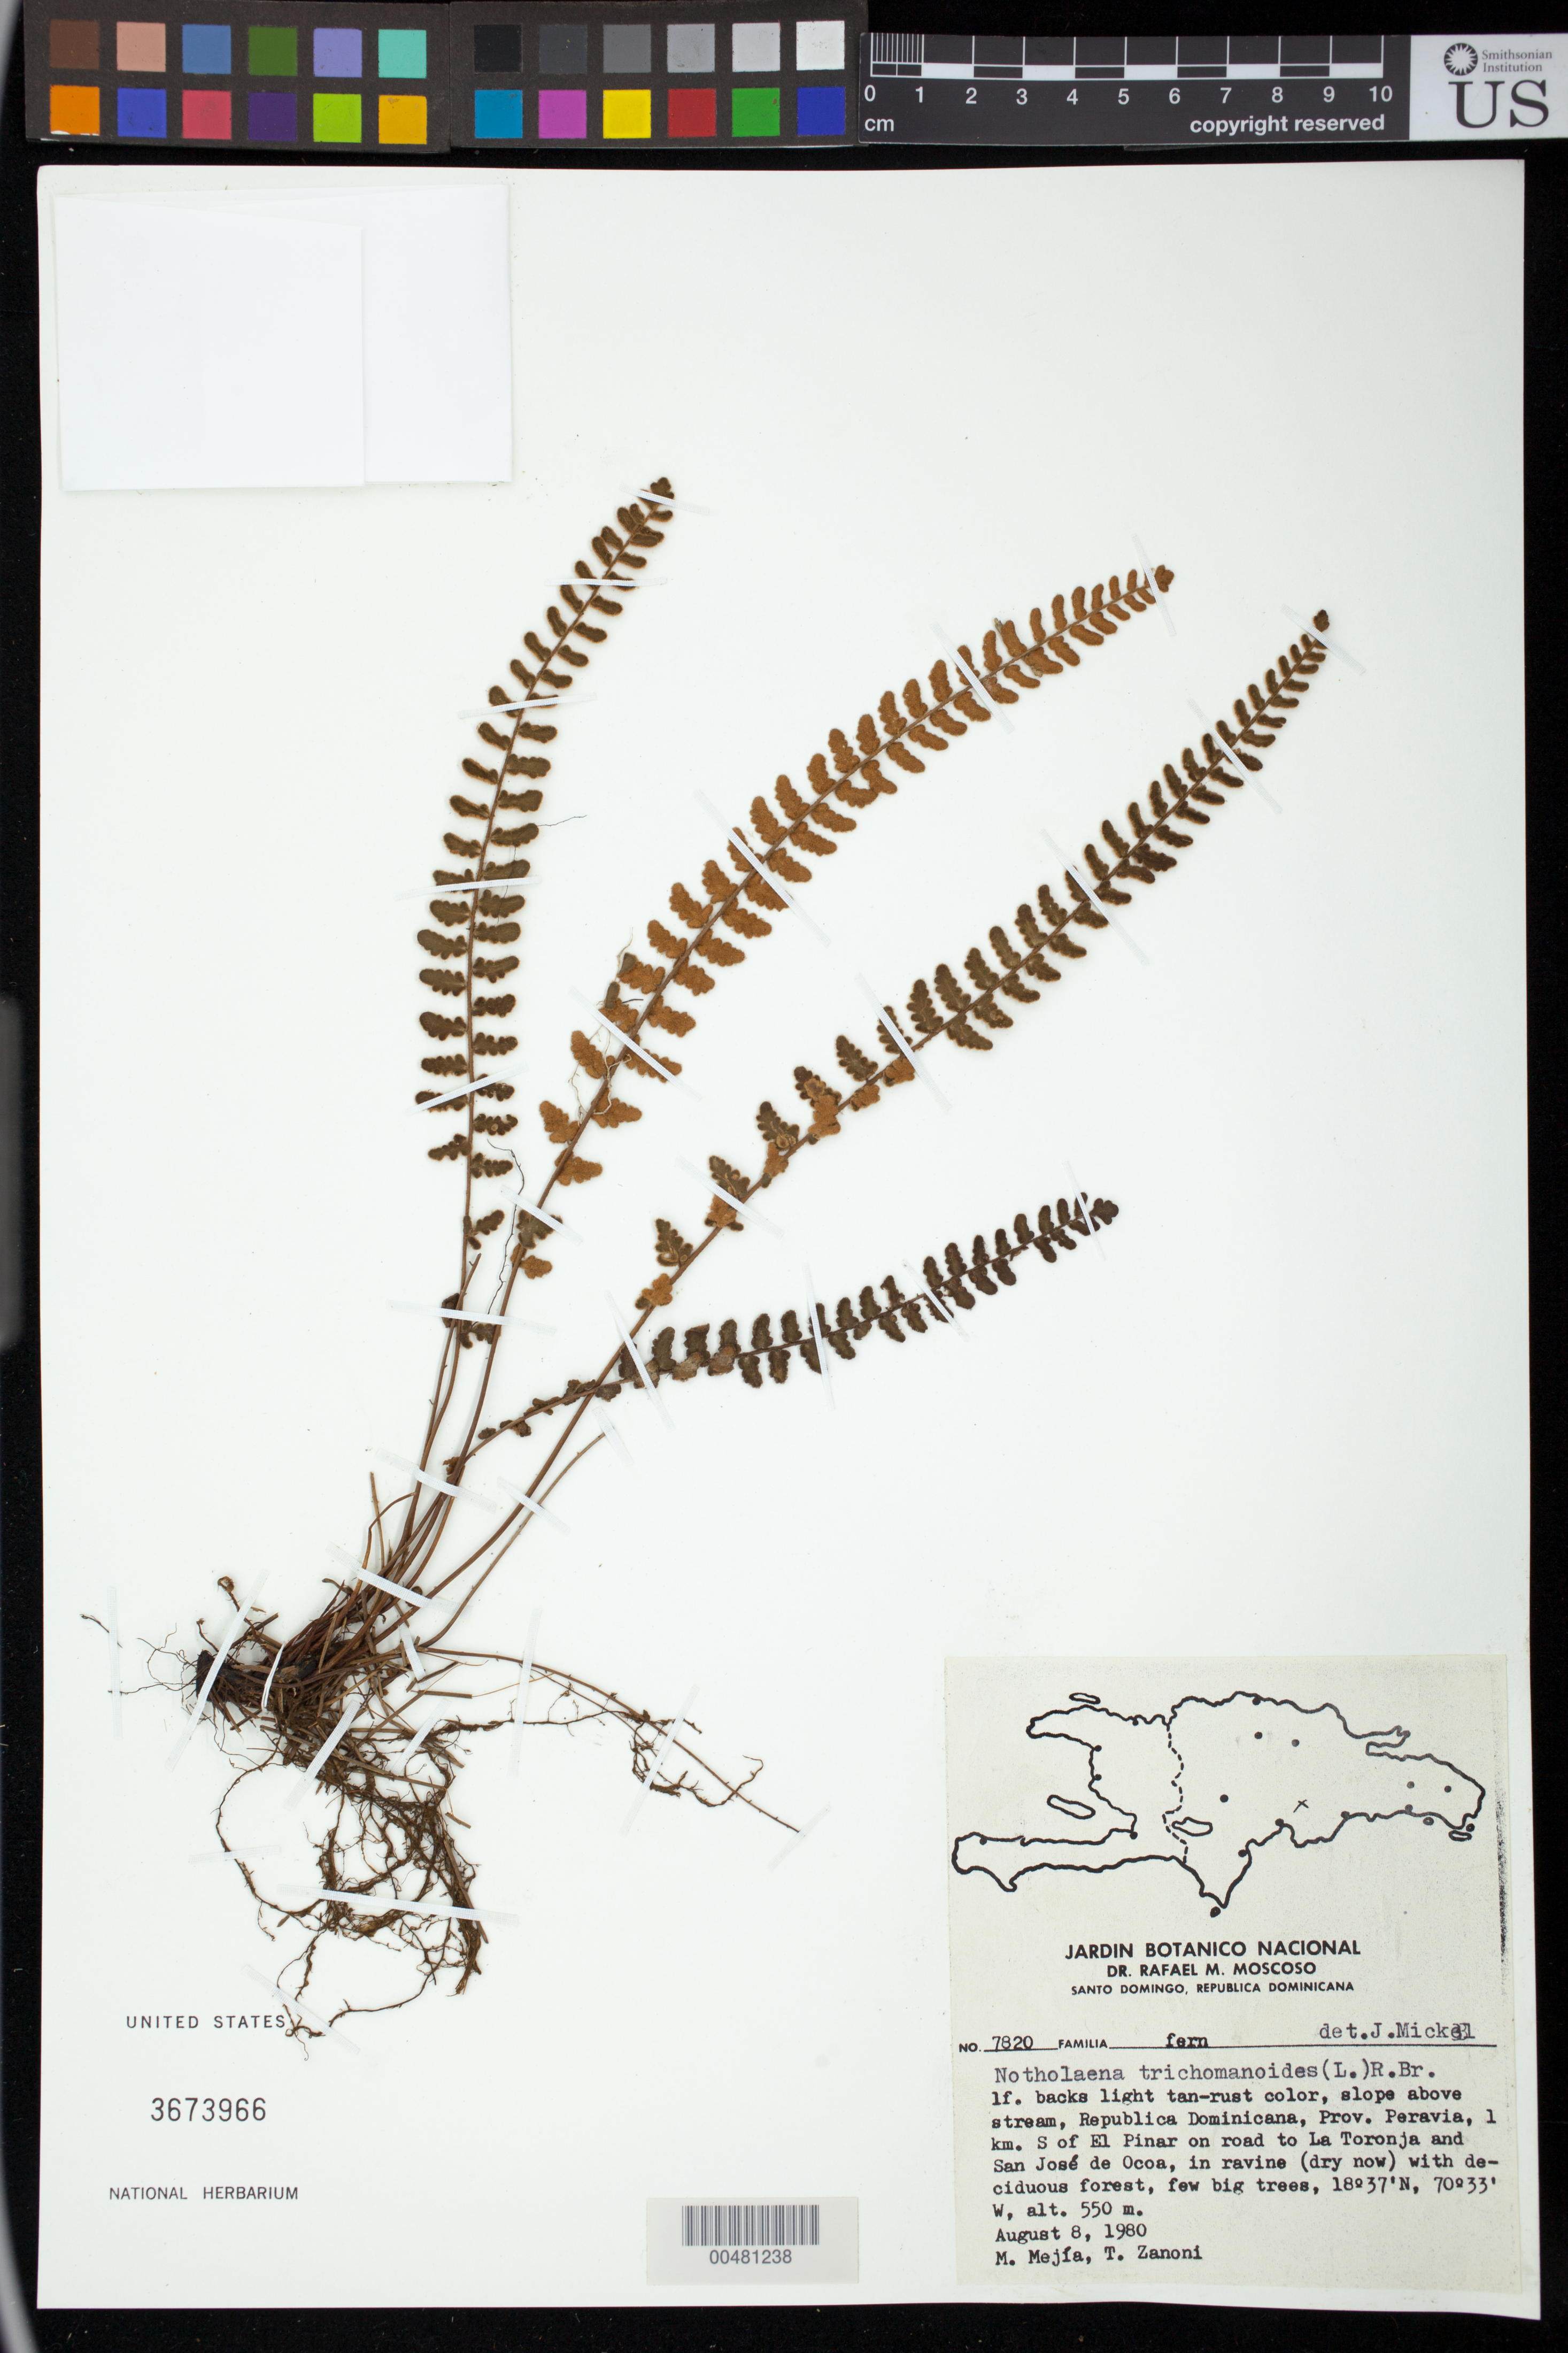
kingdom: Plantae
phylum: Tracheophyta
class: Polypodiopsida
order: Polypodiales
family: Pteridaceae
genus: Notholaena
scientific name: Notholaena trichomanoides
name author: (L.) Desv.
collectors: M. Mejia & T. A. Zanoni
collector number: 7820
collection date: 1980-08-08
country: Dominican Republic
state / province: Peravia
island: Hispaniola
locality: El Pinar, 1 km S, on road to La Toronja and San José de Ocoa.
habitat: In ravine (dry now) with deciduous forest, few big trees.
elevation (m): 550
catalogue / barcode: US 3673966